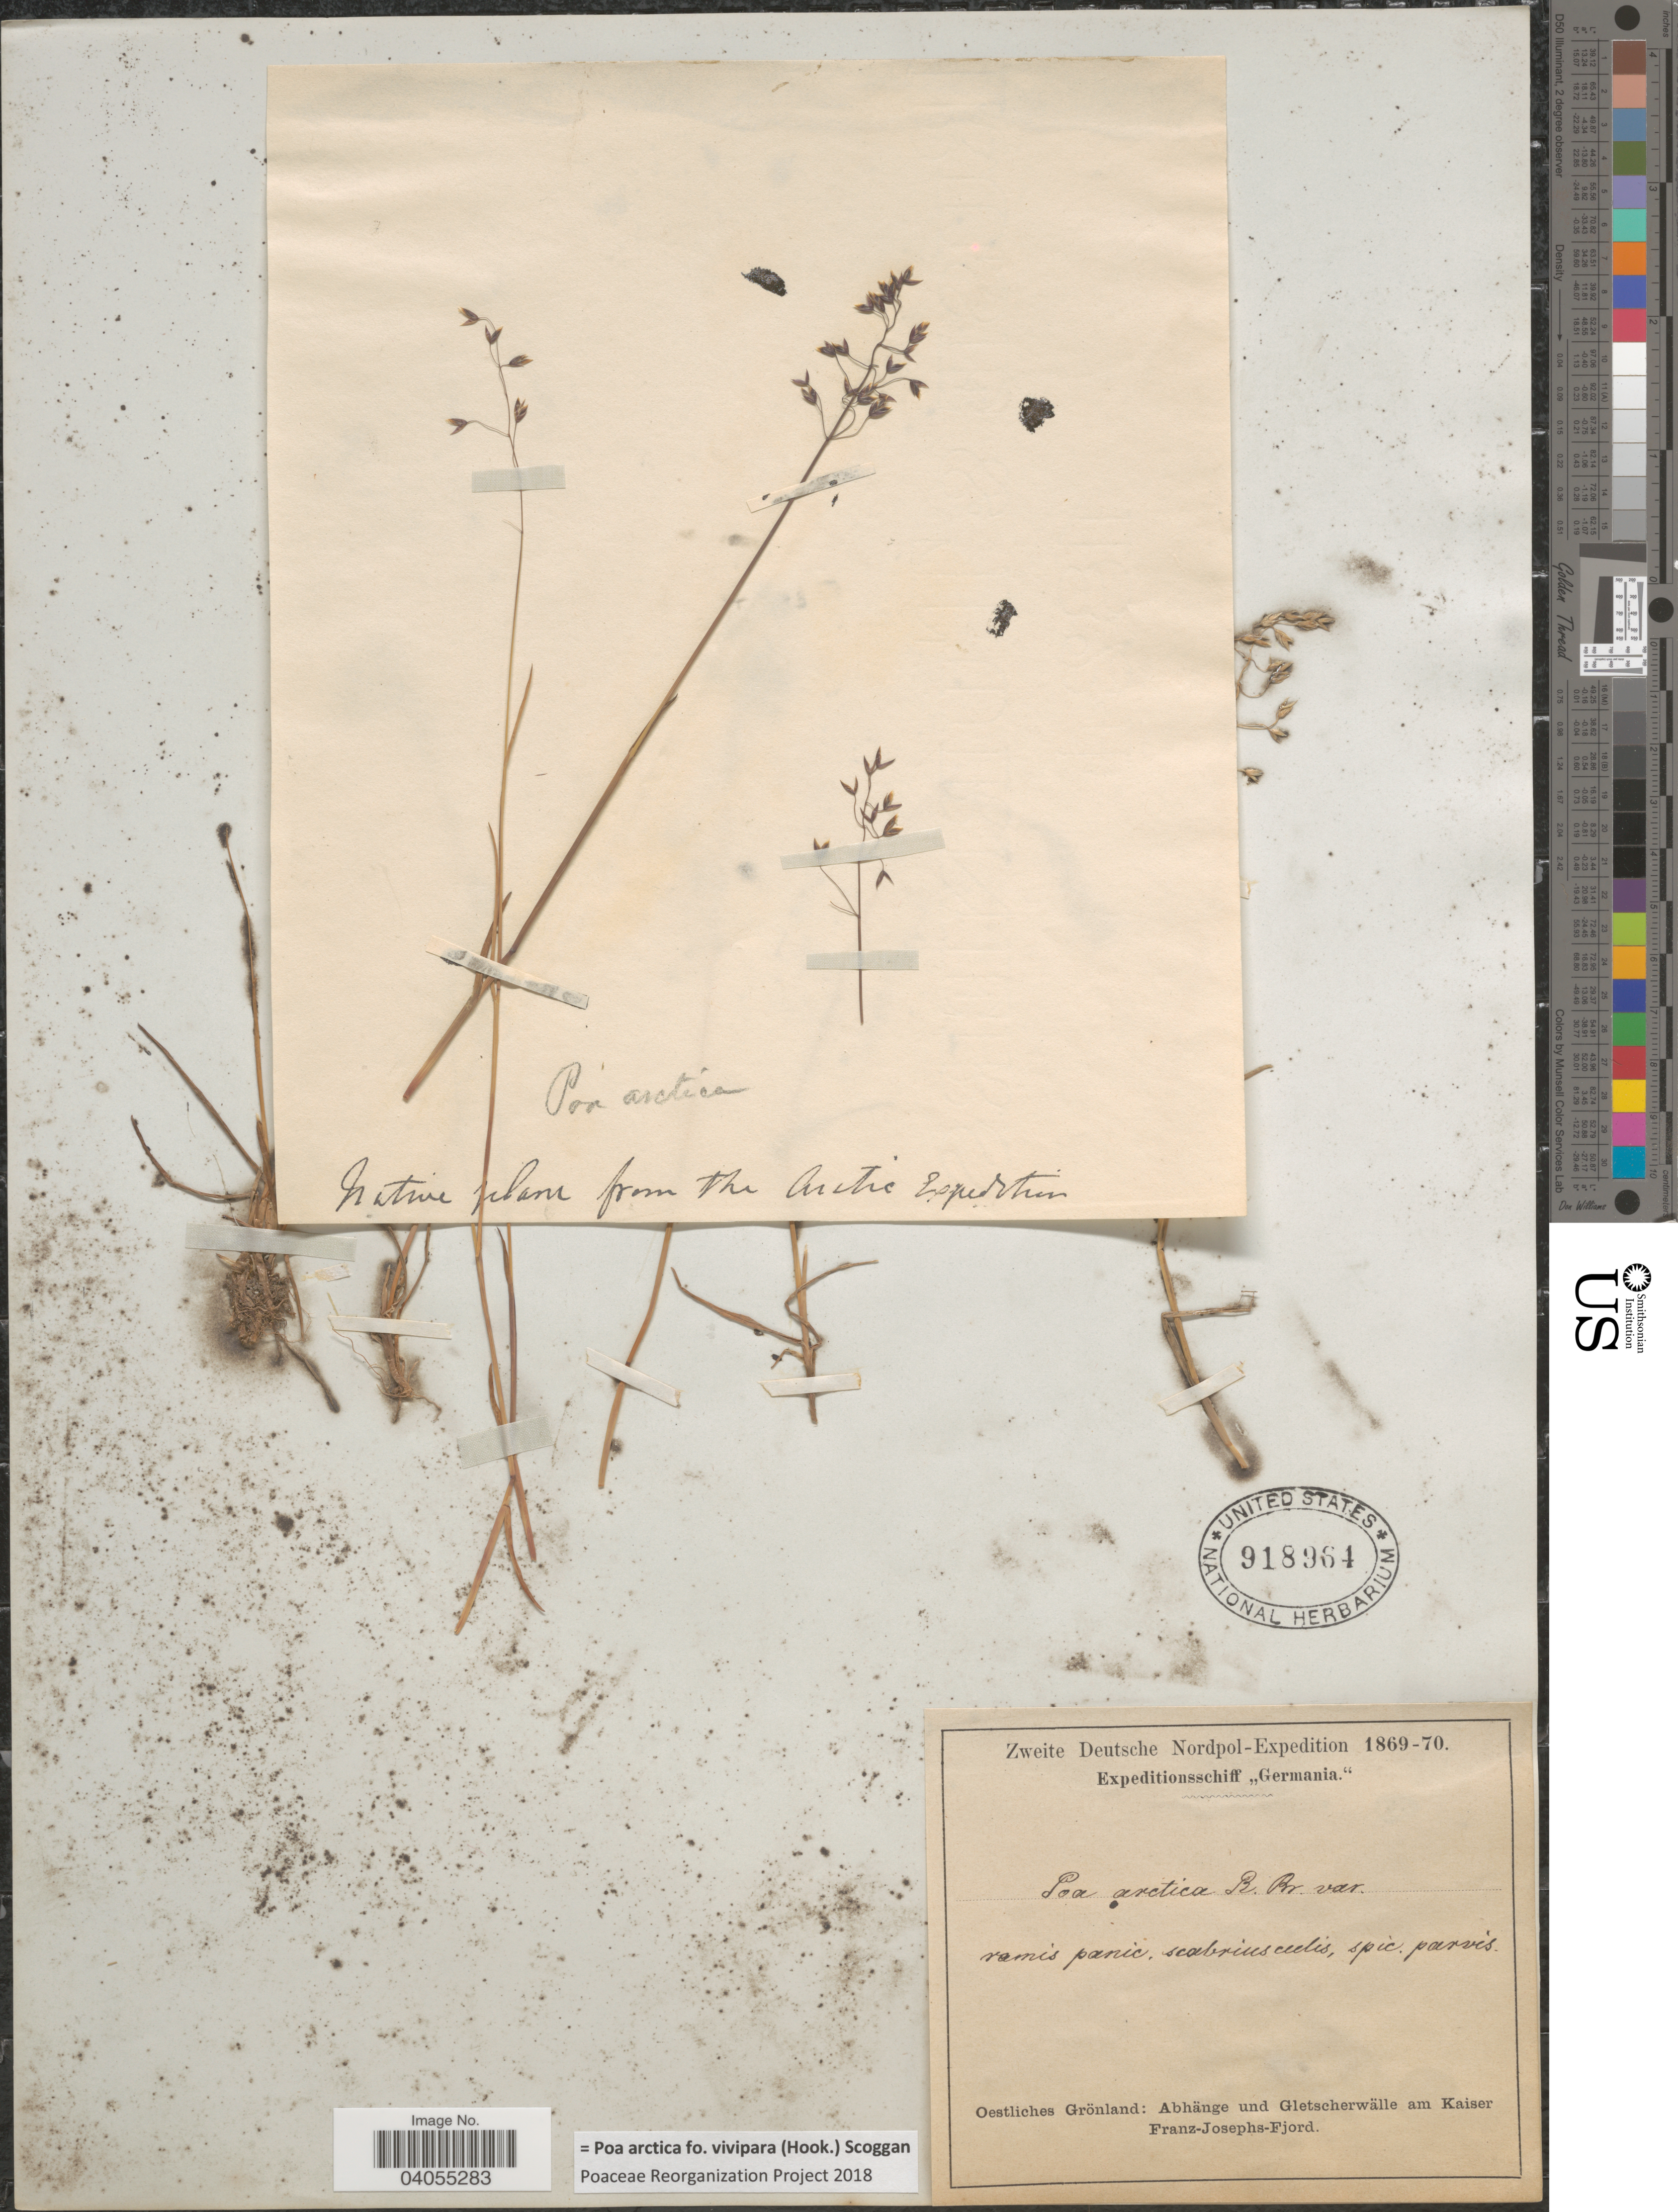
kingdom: Plantae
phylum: Tracheophyta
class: Liliopsida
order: Poales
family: Poaceae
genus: Poa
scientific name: Poa arctica f. vivipara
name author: (Hook.) Scoggan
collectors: Zweite Deutsche Nordpol-Expedition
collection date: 1869/1870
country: Greenland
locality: Ramis panic scabrius aelis, spic parvis. [interpreted] Oesliches Grönland: Abhänge und Gletscherwälle am Kaiser Franz-Josephs-Fjord.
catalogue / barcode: US 918964